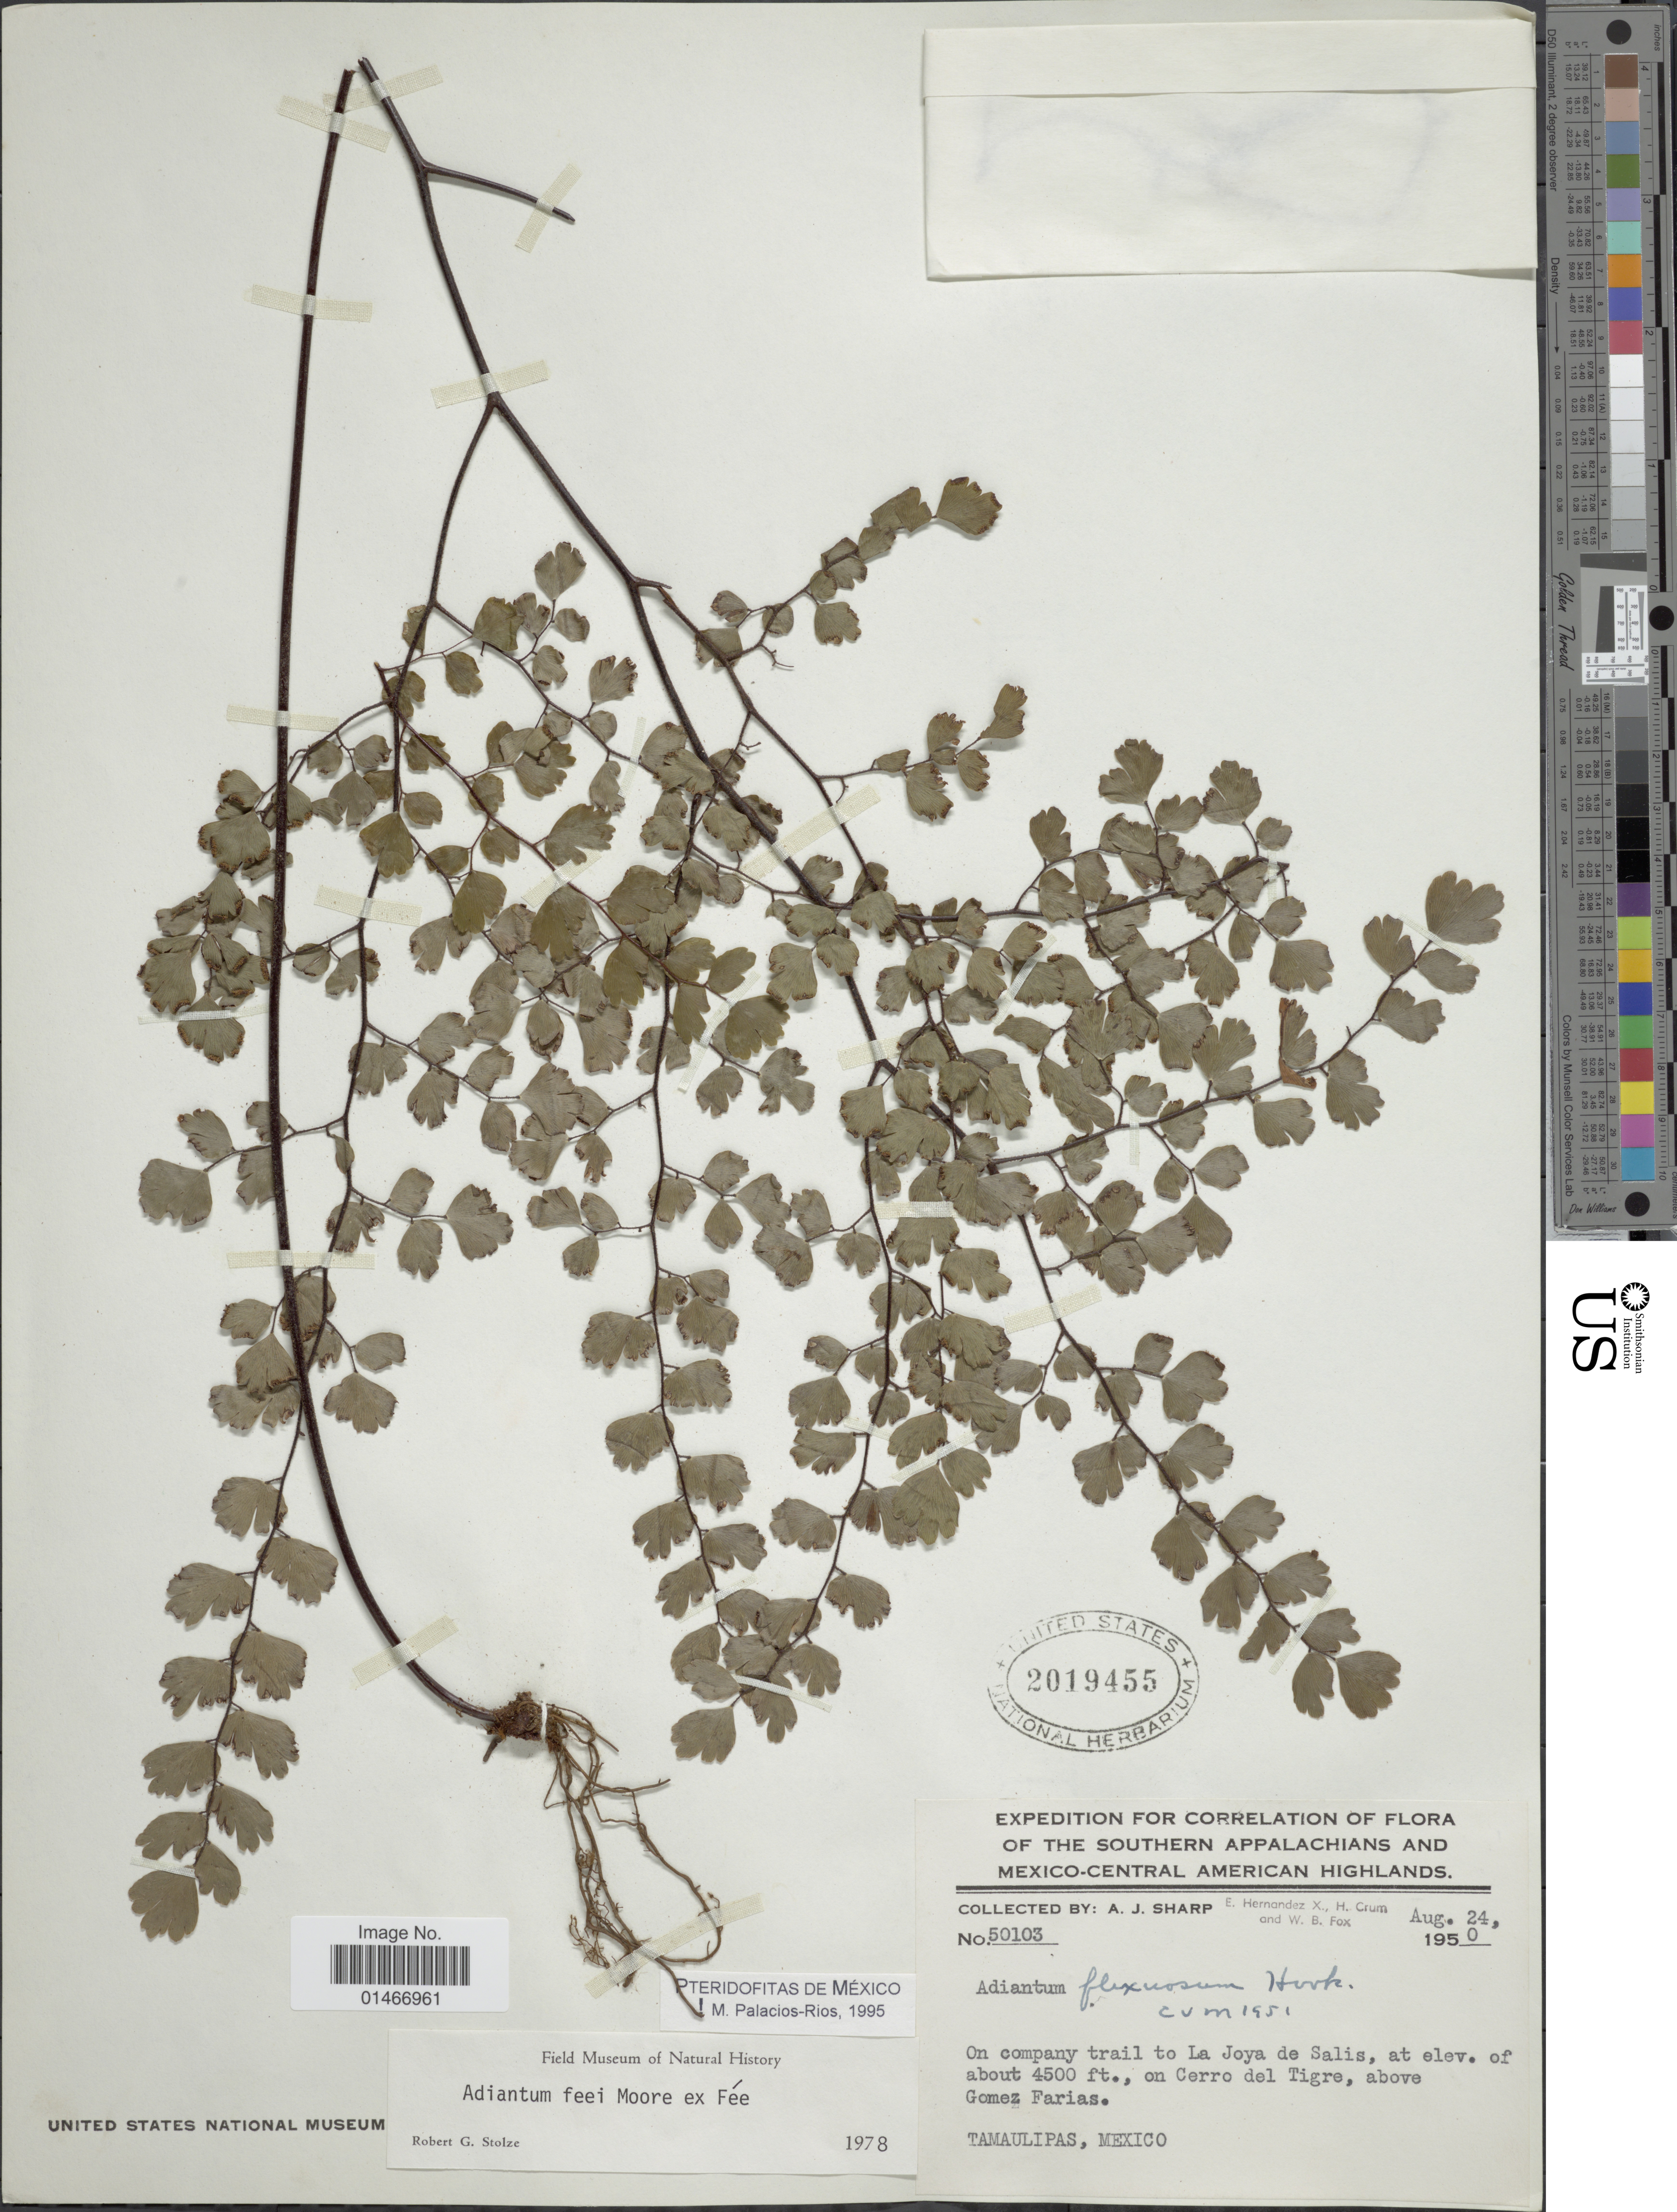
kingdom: Plantae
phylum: Tracheophyta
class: Polypodiopsida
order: Polypodiales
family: Pteridaceae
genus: Adiantum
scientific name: Adiantum feei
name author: T. Moore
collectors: A. J. Sharp, E. Hernández, H. A. Crum & W. B. Fox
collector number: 50103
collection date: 1950-08-24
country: Mexico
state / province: Tamaulipas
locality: On company trail to La Joya de Salis. On cerro del Tigre, above Gomez Farias.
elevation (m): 1372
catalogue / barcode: US 2019455